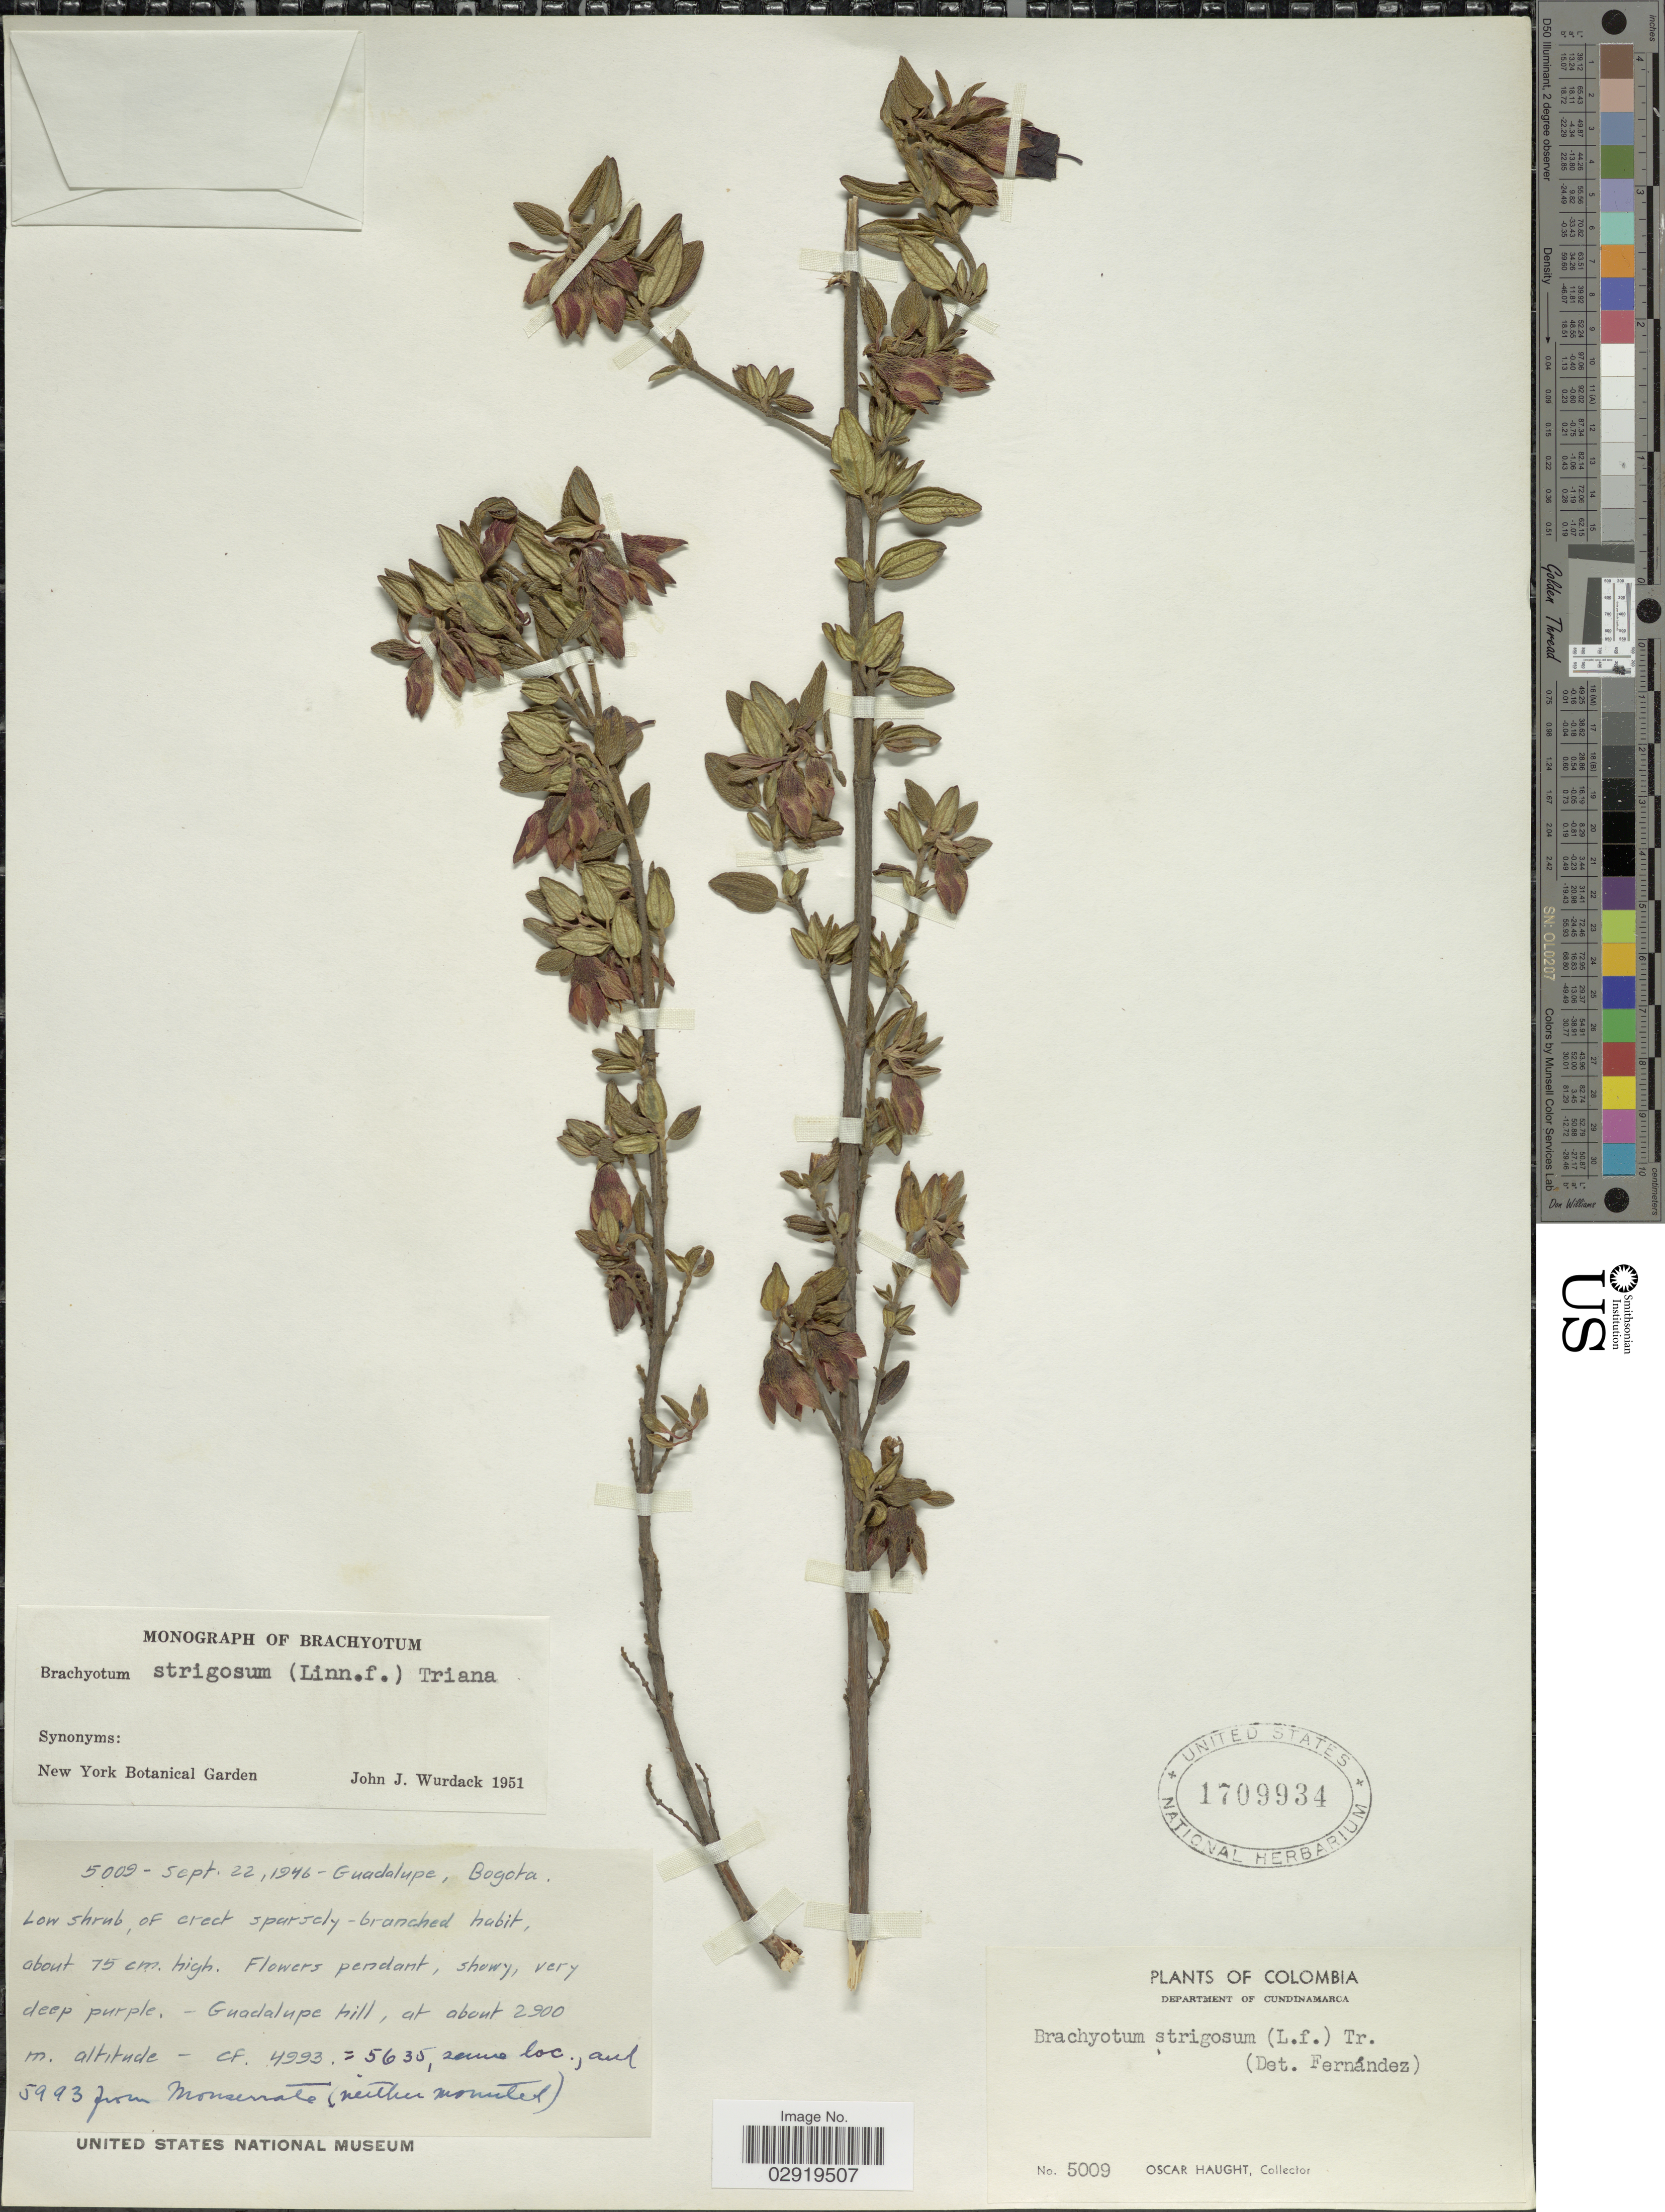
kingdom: Plantae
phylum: Tracheophyta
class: Magnoliopsida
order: Myrtales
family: Melastomataceae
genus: Brachyotum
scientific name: Brachyotum strigosum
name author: (L. f.) Triana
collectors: O. Haught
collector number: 5009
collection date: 1946-09-22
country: Colombia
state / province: Cundinamarca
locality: Department of Cundinamarca. Guadalupe, Bogota. Guadalupe hill.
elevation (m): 2900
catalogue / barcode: US 1709934